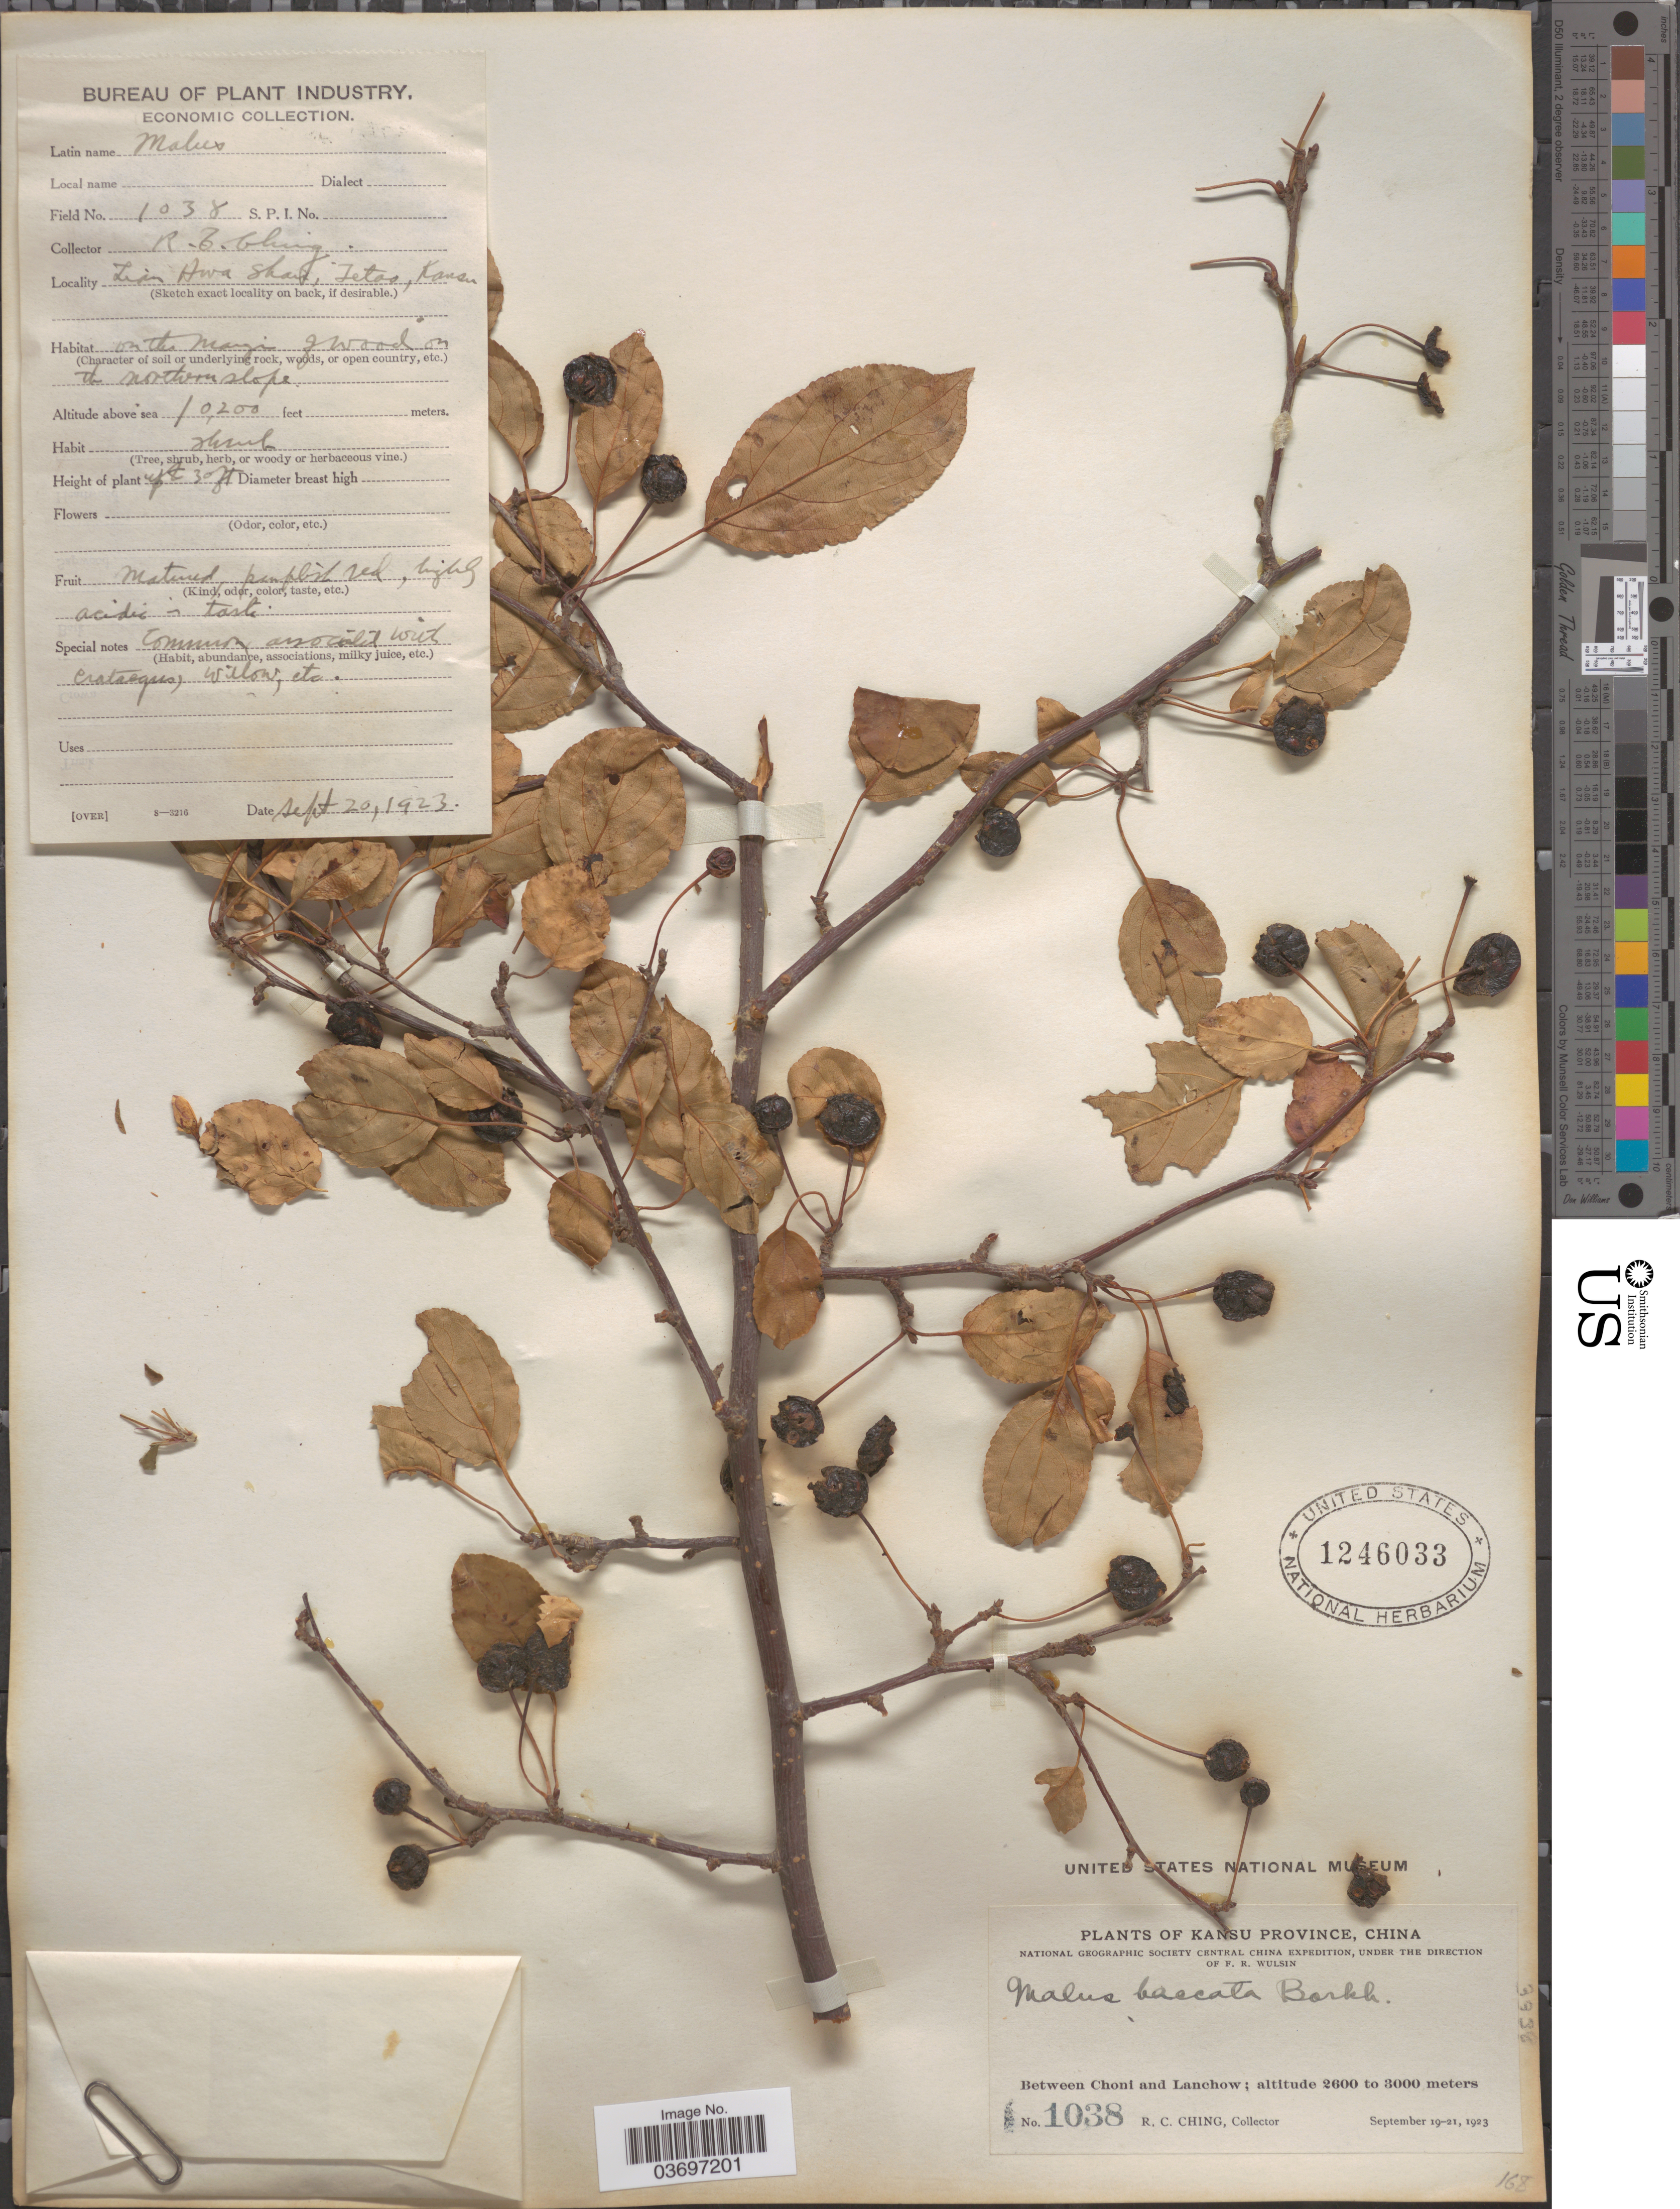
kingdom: Plantae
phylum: Tracheophyta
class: Magnoliopsida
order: Rosales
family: Rosaceae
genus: Malus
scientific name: Malus baccata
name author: (L.) Borkh.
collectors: R. C. Ching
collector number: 1038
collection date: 1923-09-20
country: China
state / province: Gansu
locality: Kansu Province. Between Choni and Lanchow. Zian Hwa Shan [interpreted], Jetoo [interpreted].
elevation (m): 3109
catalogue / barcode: US 1246033